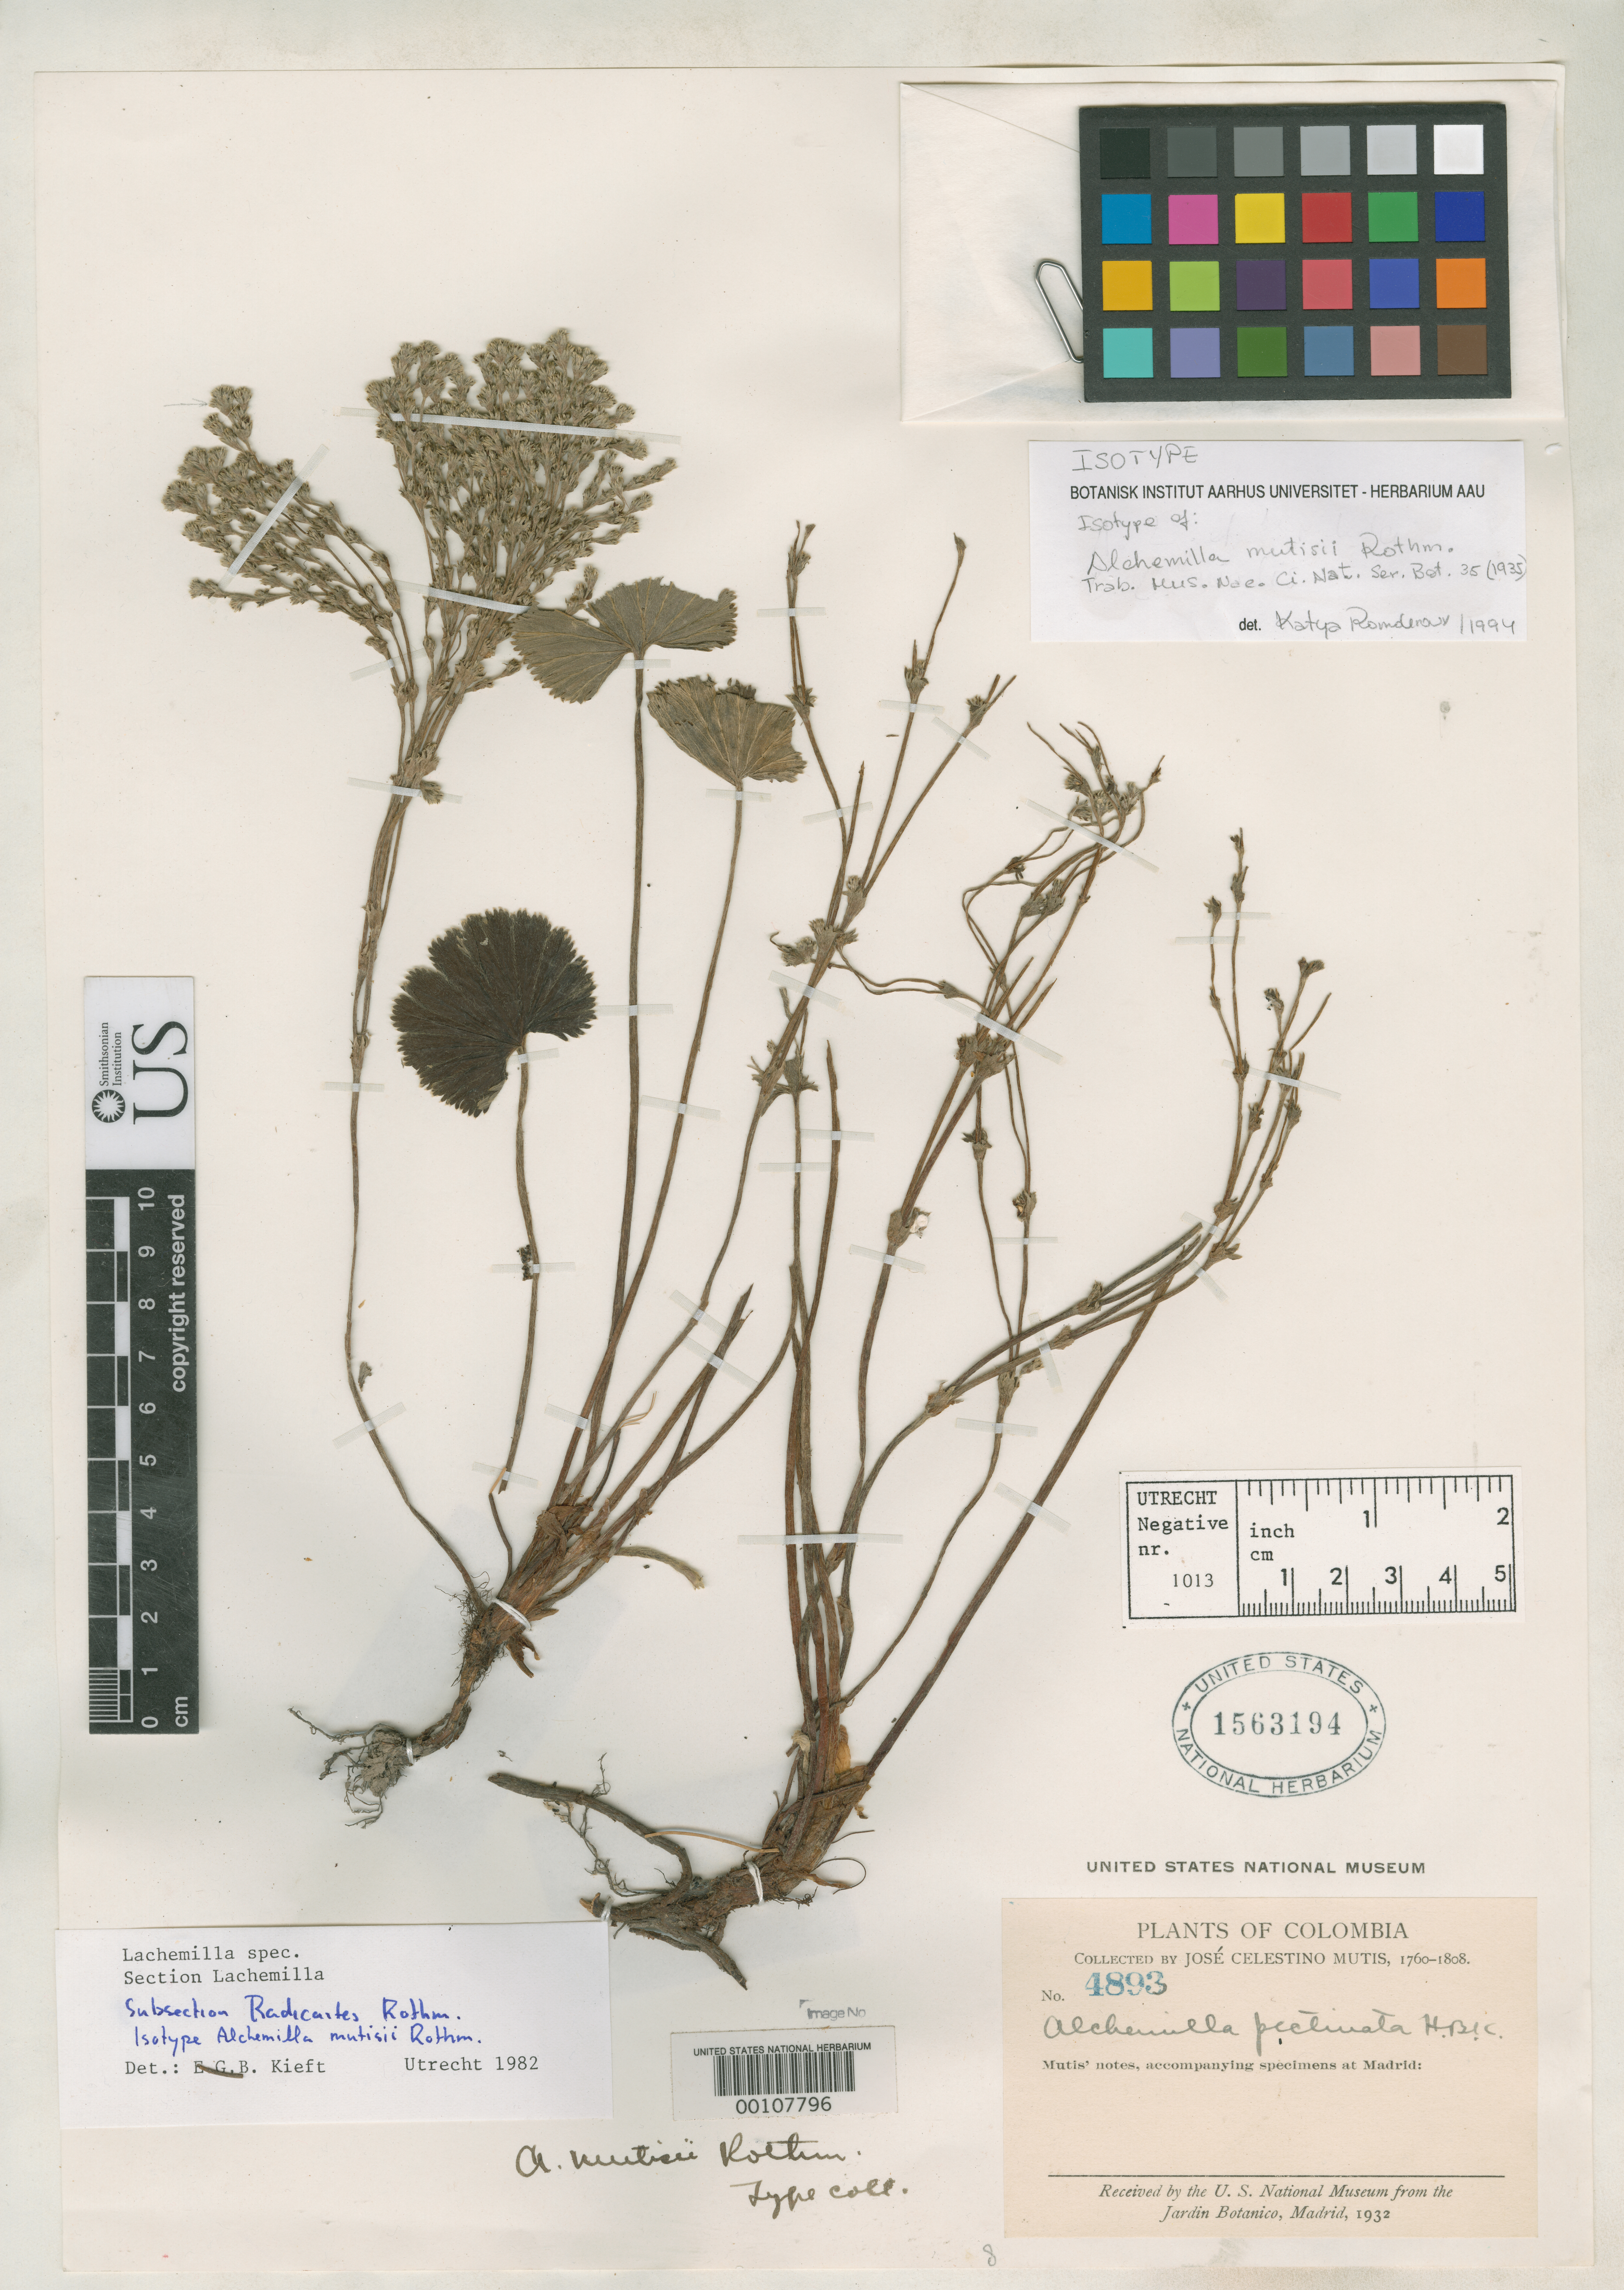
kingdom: Plantae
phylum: Tracheophyta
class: Magnoliopsida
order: Rosales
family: Rosaceae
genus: Alchemilla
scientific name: Alchemilla mutisii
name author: Rothmaler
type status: Isotype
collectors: J. C. B. Mutis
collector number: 4893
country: Colombia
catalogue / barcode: US 1563194